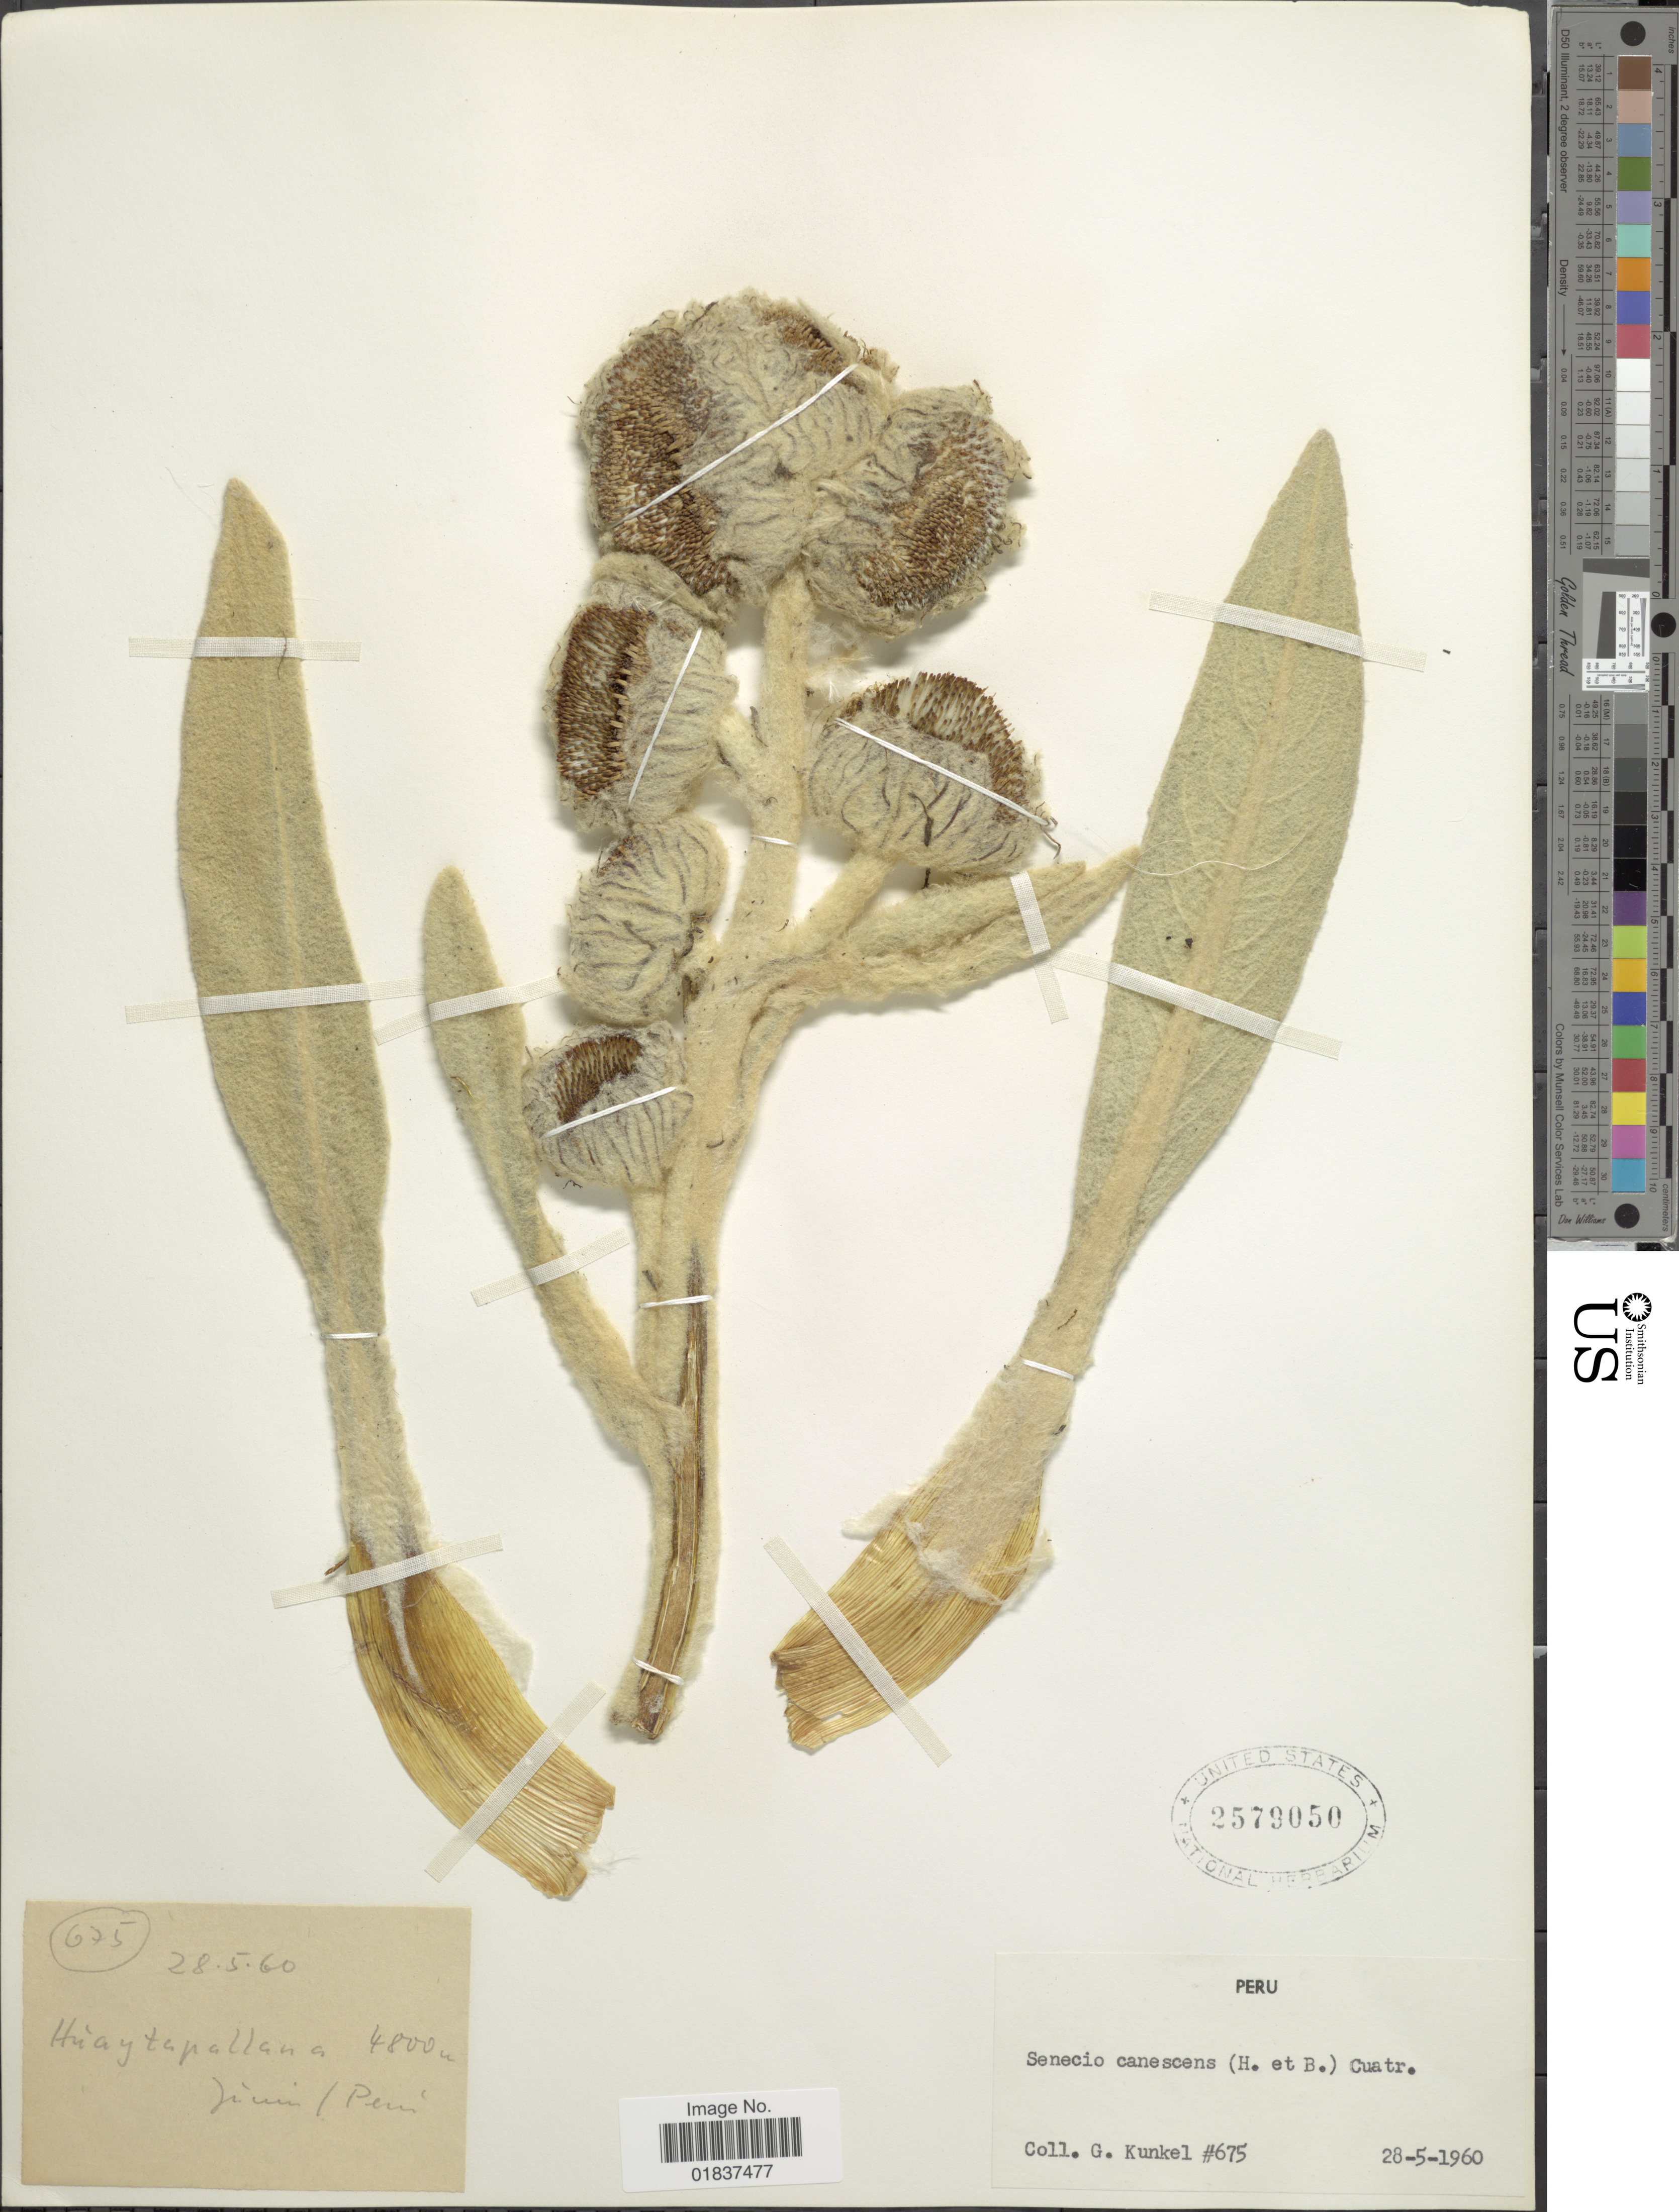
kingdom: Plantae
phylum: Tracheophyta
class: Magnoliopsida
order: Asterales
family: Asteraceae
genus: Senecio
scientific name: Senecio canescens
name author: (Bonpl.) Cuatrec.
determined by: Salomon, Luciana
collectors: G. Kunkel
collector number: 675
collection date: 1960-05-28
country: Peru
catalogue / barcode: US 2579050